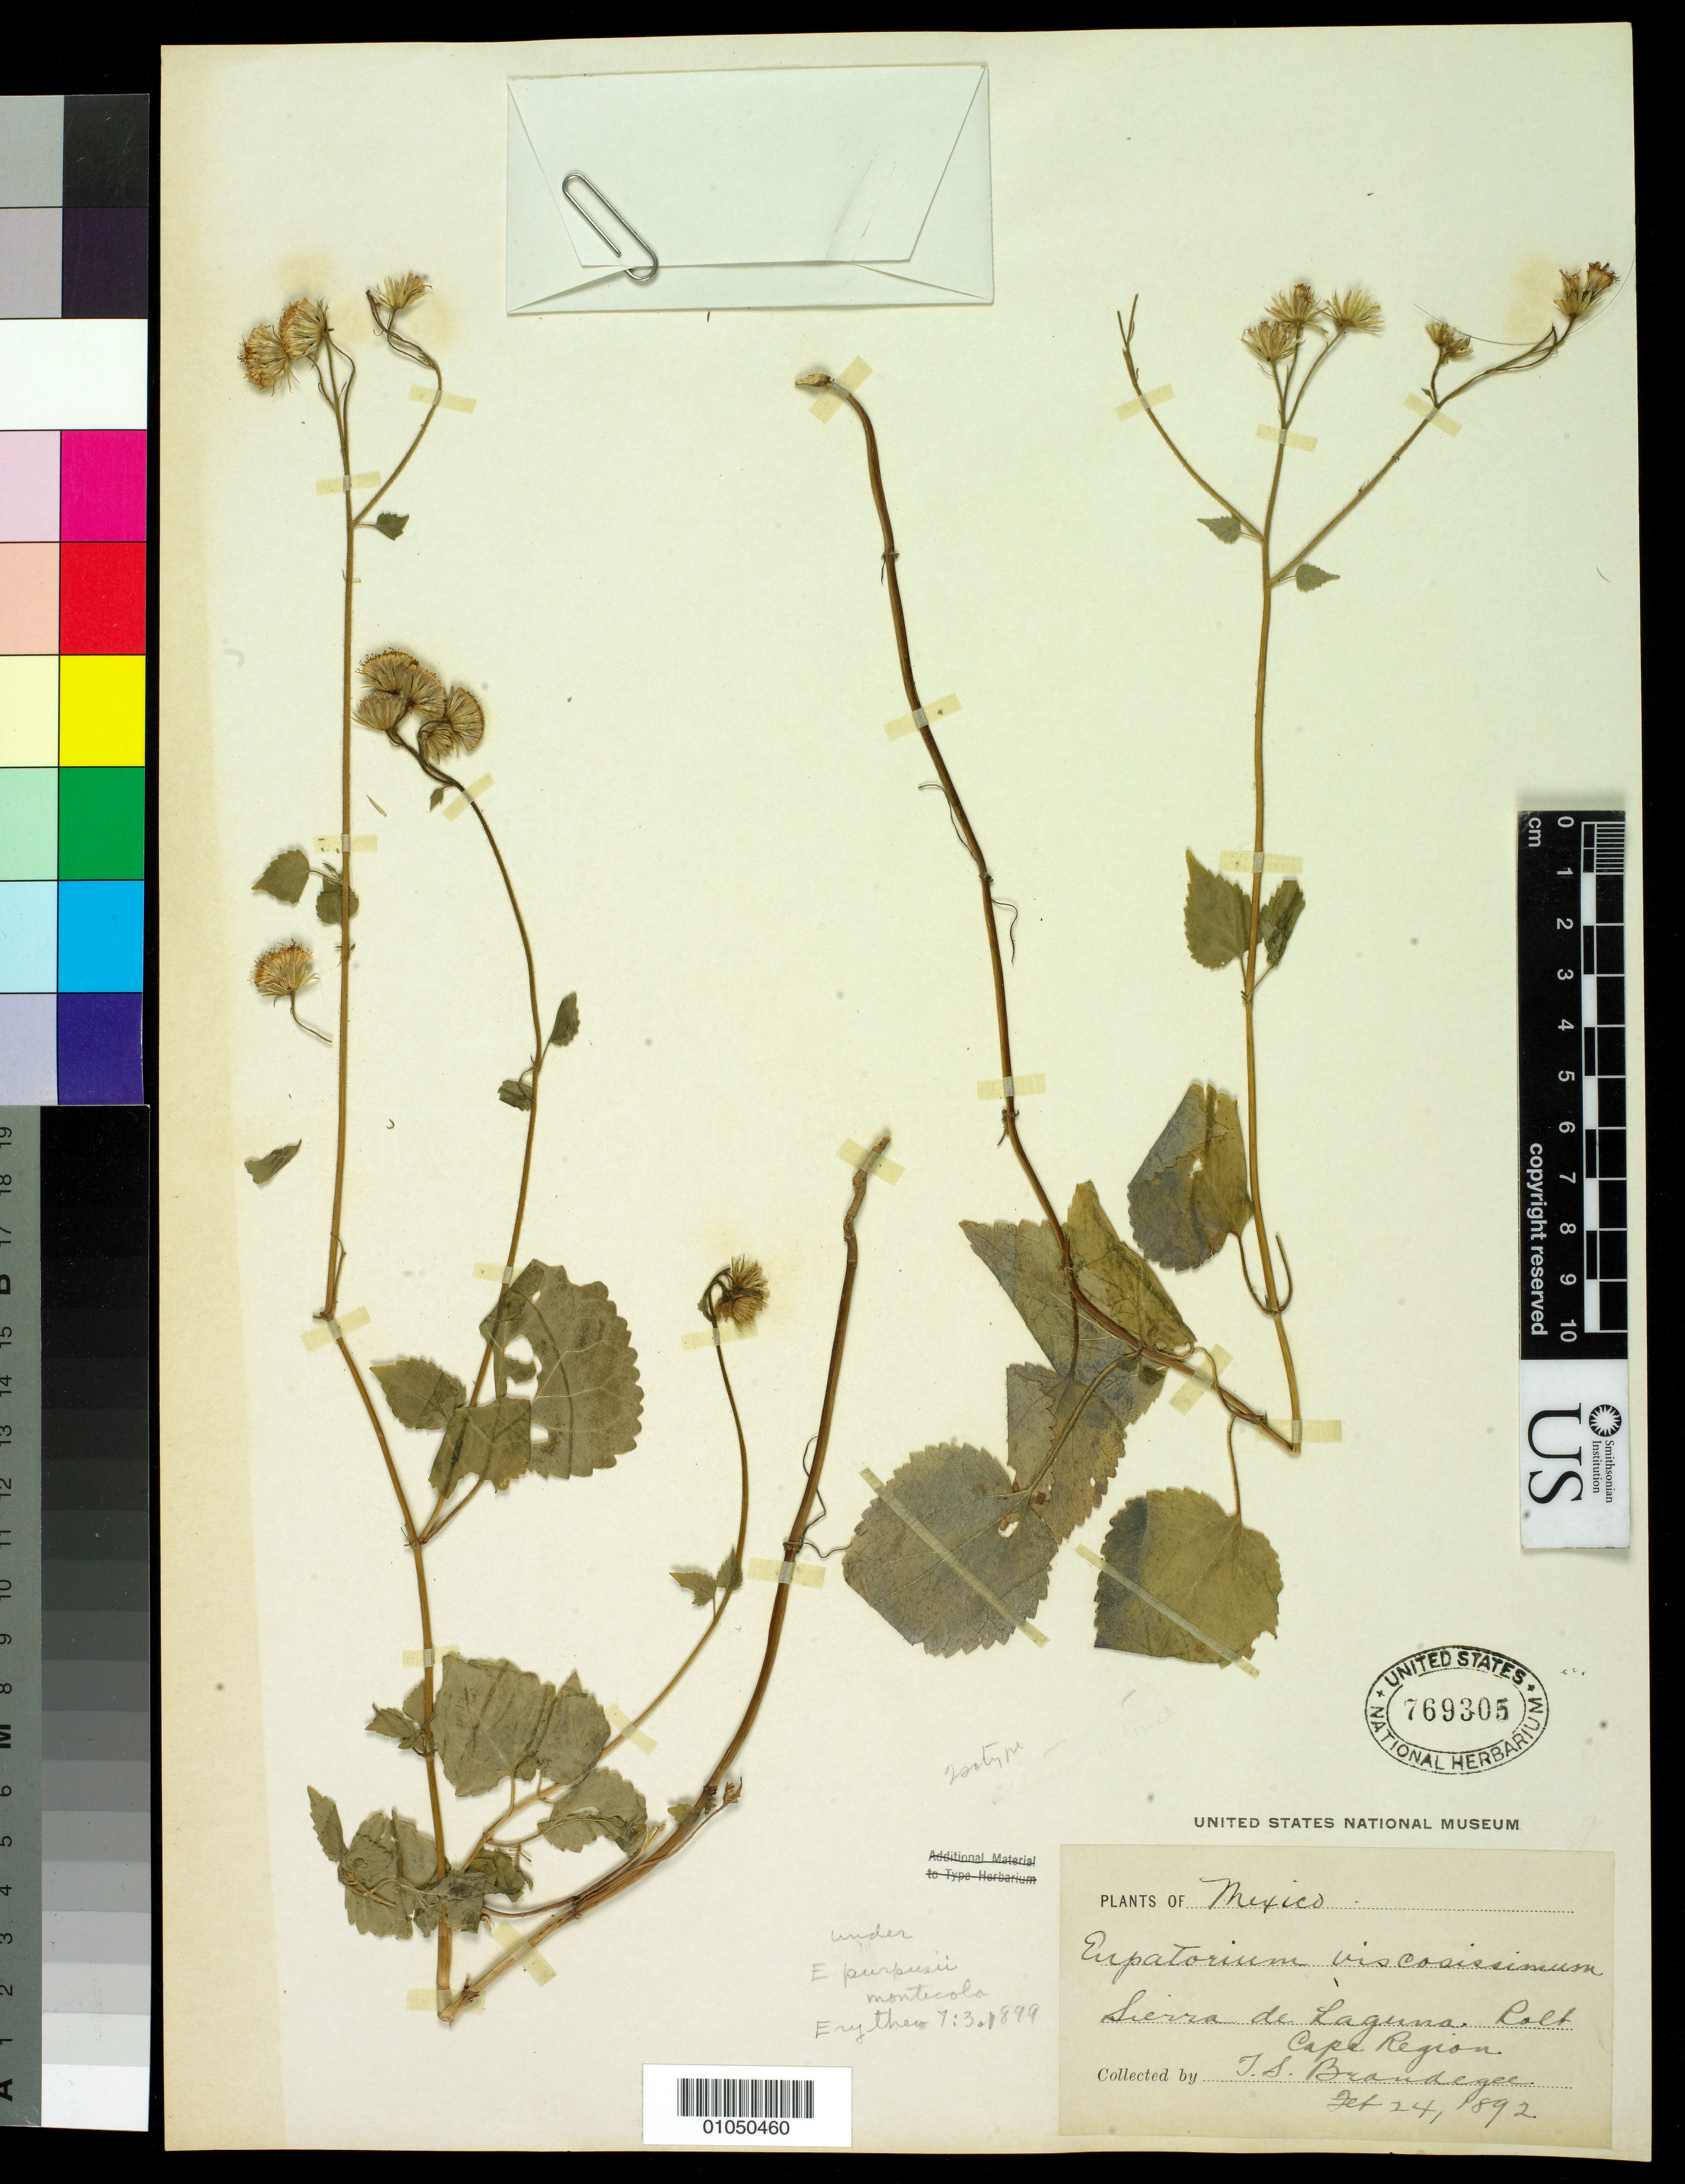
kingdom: Plantae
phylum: Tracheophyta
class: Magnoliopsida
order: Asterales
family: Asteraceae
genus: Eupatorium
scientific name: Eupatorium purpusii var. monticola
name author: Brandegee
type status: Syntype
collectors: T. S. Brandegee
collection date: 1892-02-24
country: Mexico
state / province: Baja California Sur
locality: Sierra de Laguna, Cape Region.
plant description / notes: Protologue with scant information; specimens at US have 2 different collection dates (non cited) and are probably syntypes.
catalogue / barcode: US 769305